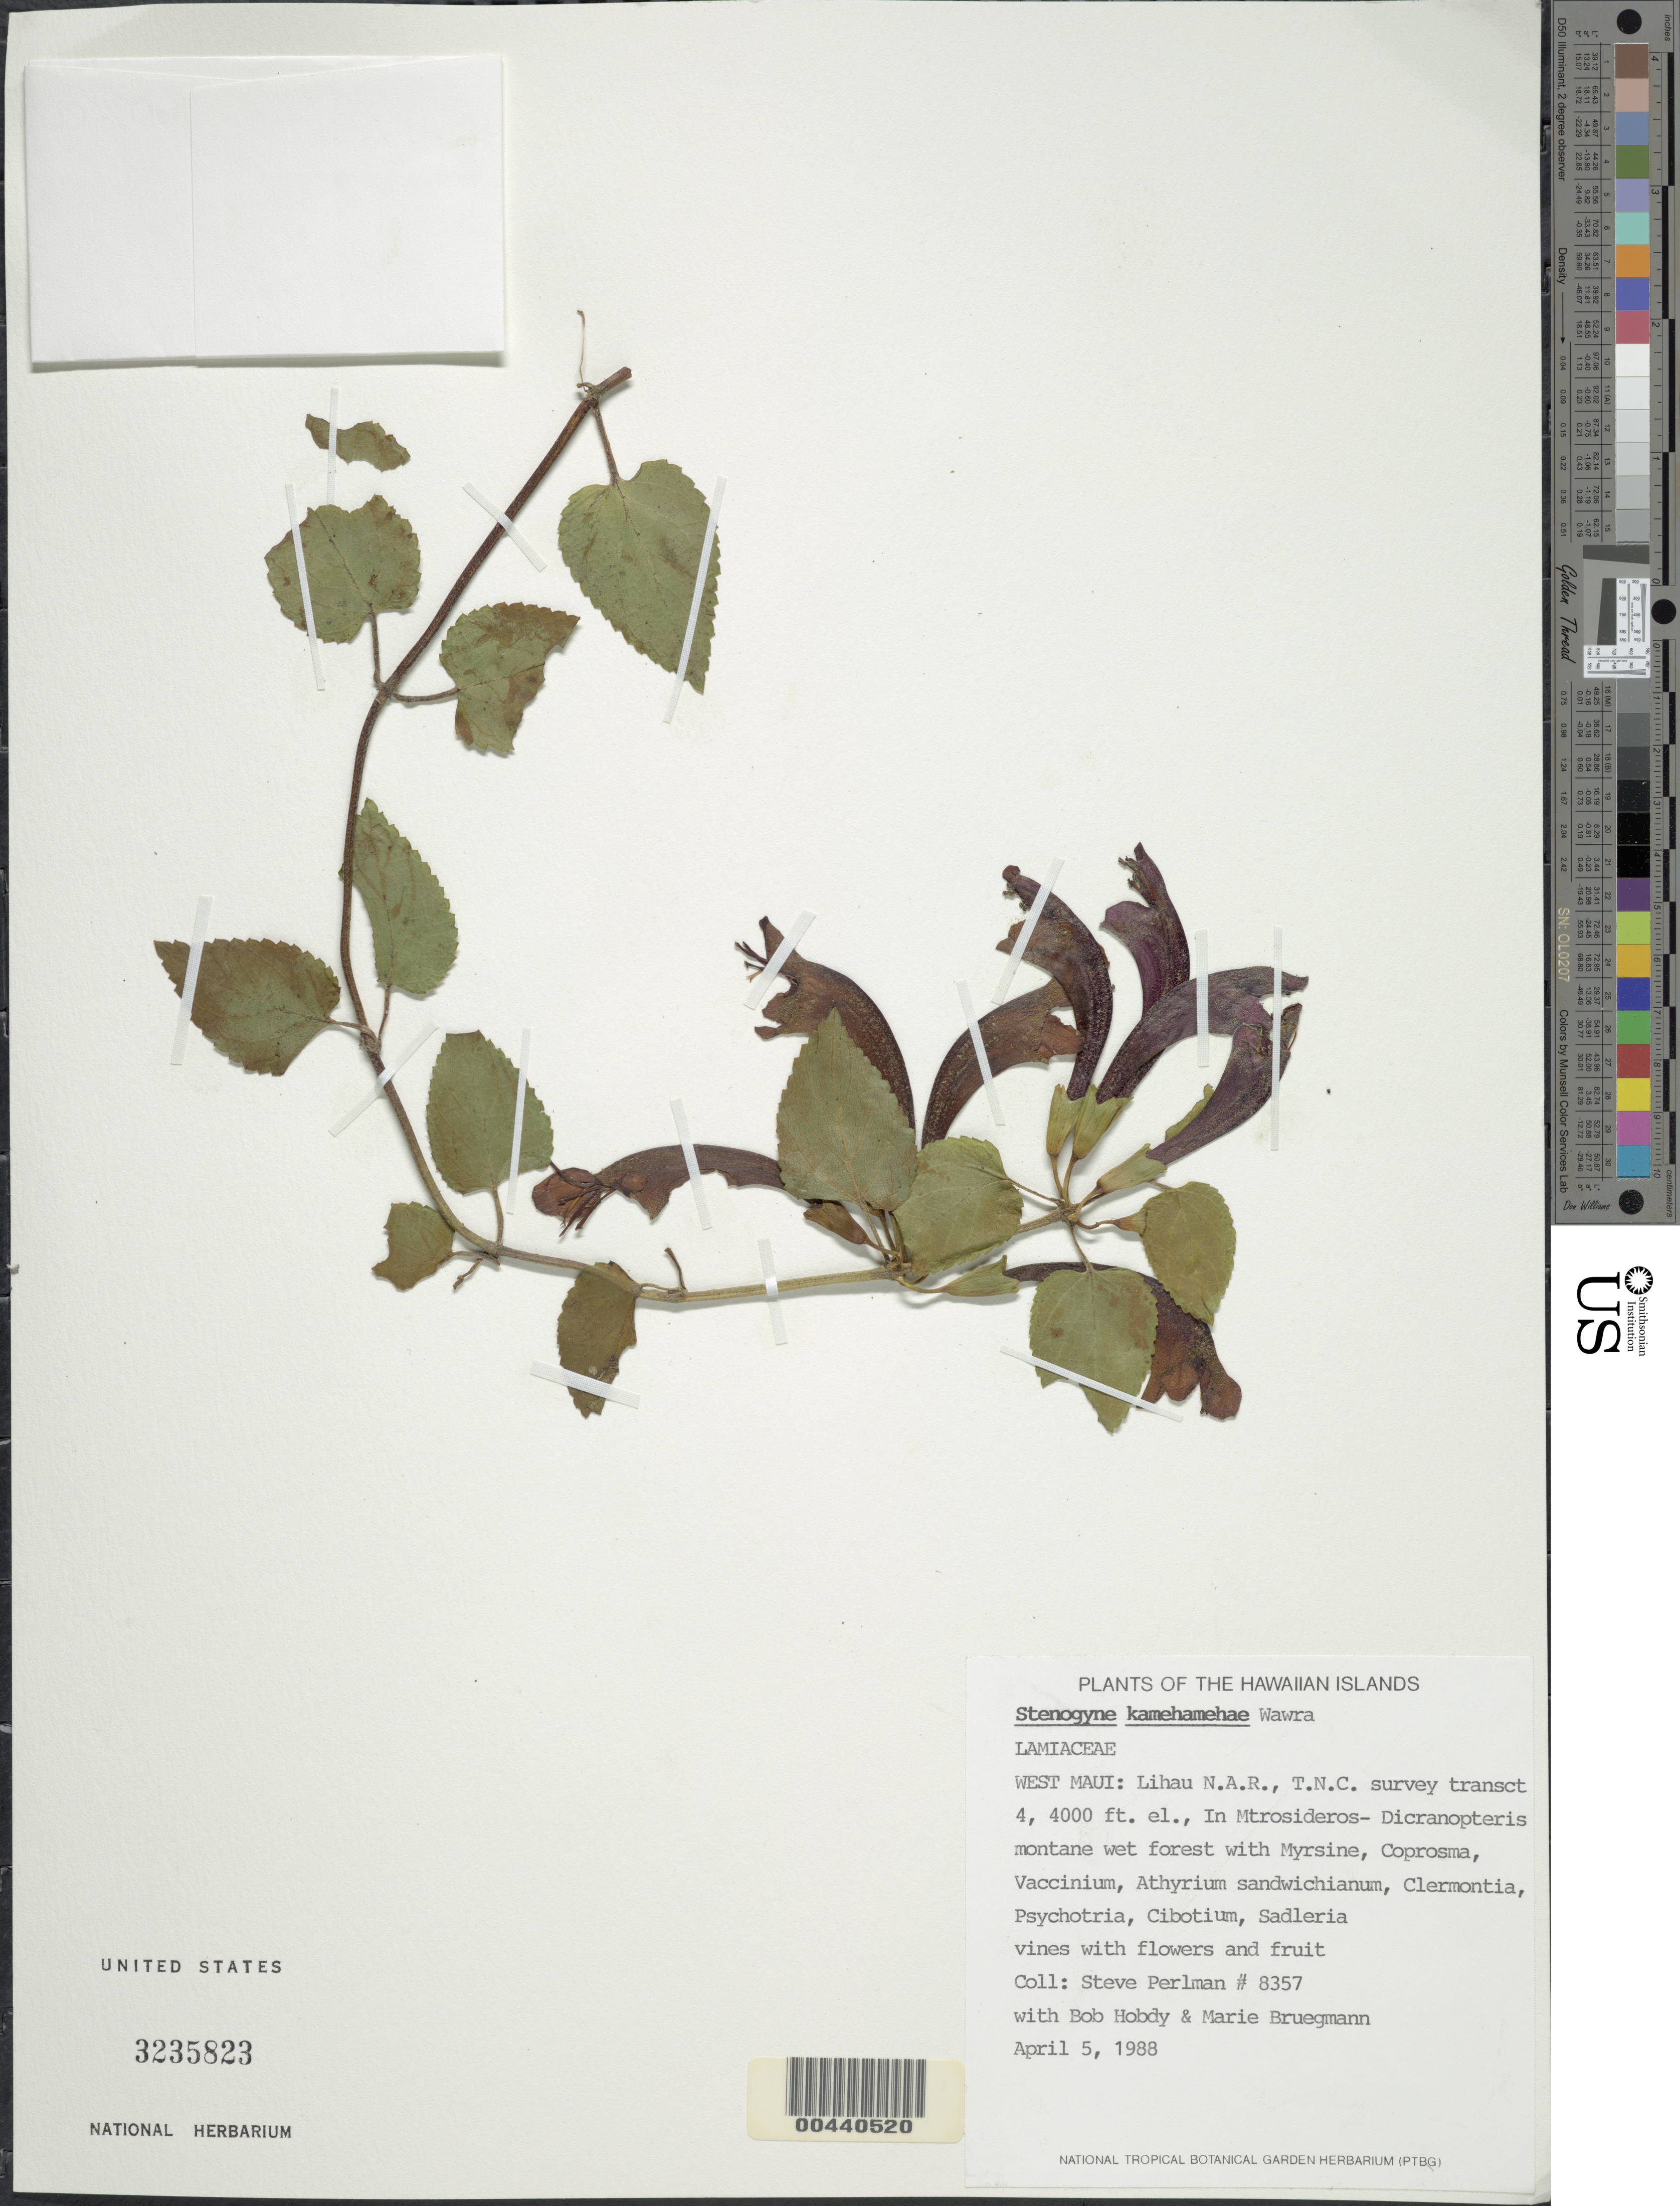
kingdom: Plantae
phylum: Tracheophyta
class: Magnoliopsida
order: Lamiales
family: Lamiaceae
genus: Stenogyne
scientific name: Stenogyne kamehamehae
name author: Wawra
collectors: R. Hobdy & M. Bruegmann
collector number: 8357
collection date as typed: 5 Apr 1988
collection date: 1988-04-05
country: United States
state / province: Hawaii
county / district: Maui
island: Maui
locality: Lihau N.A.R., T.N.C. survey transect 4, W Maui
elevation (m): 1219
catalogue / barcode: US 3235823